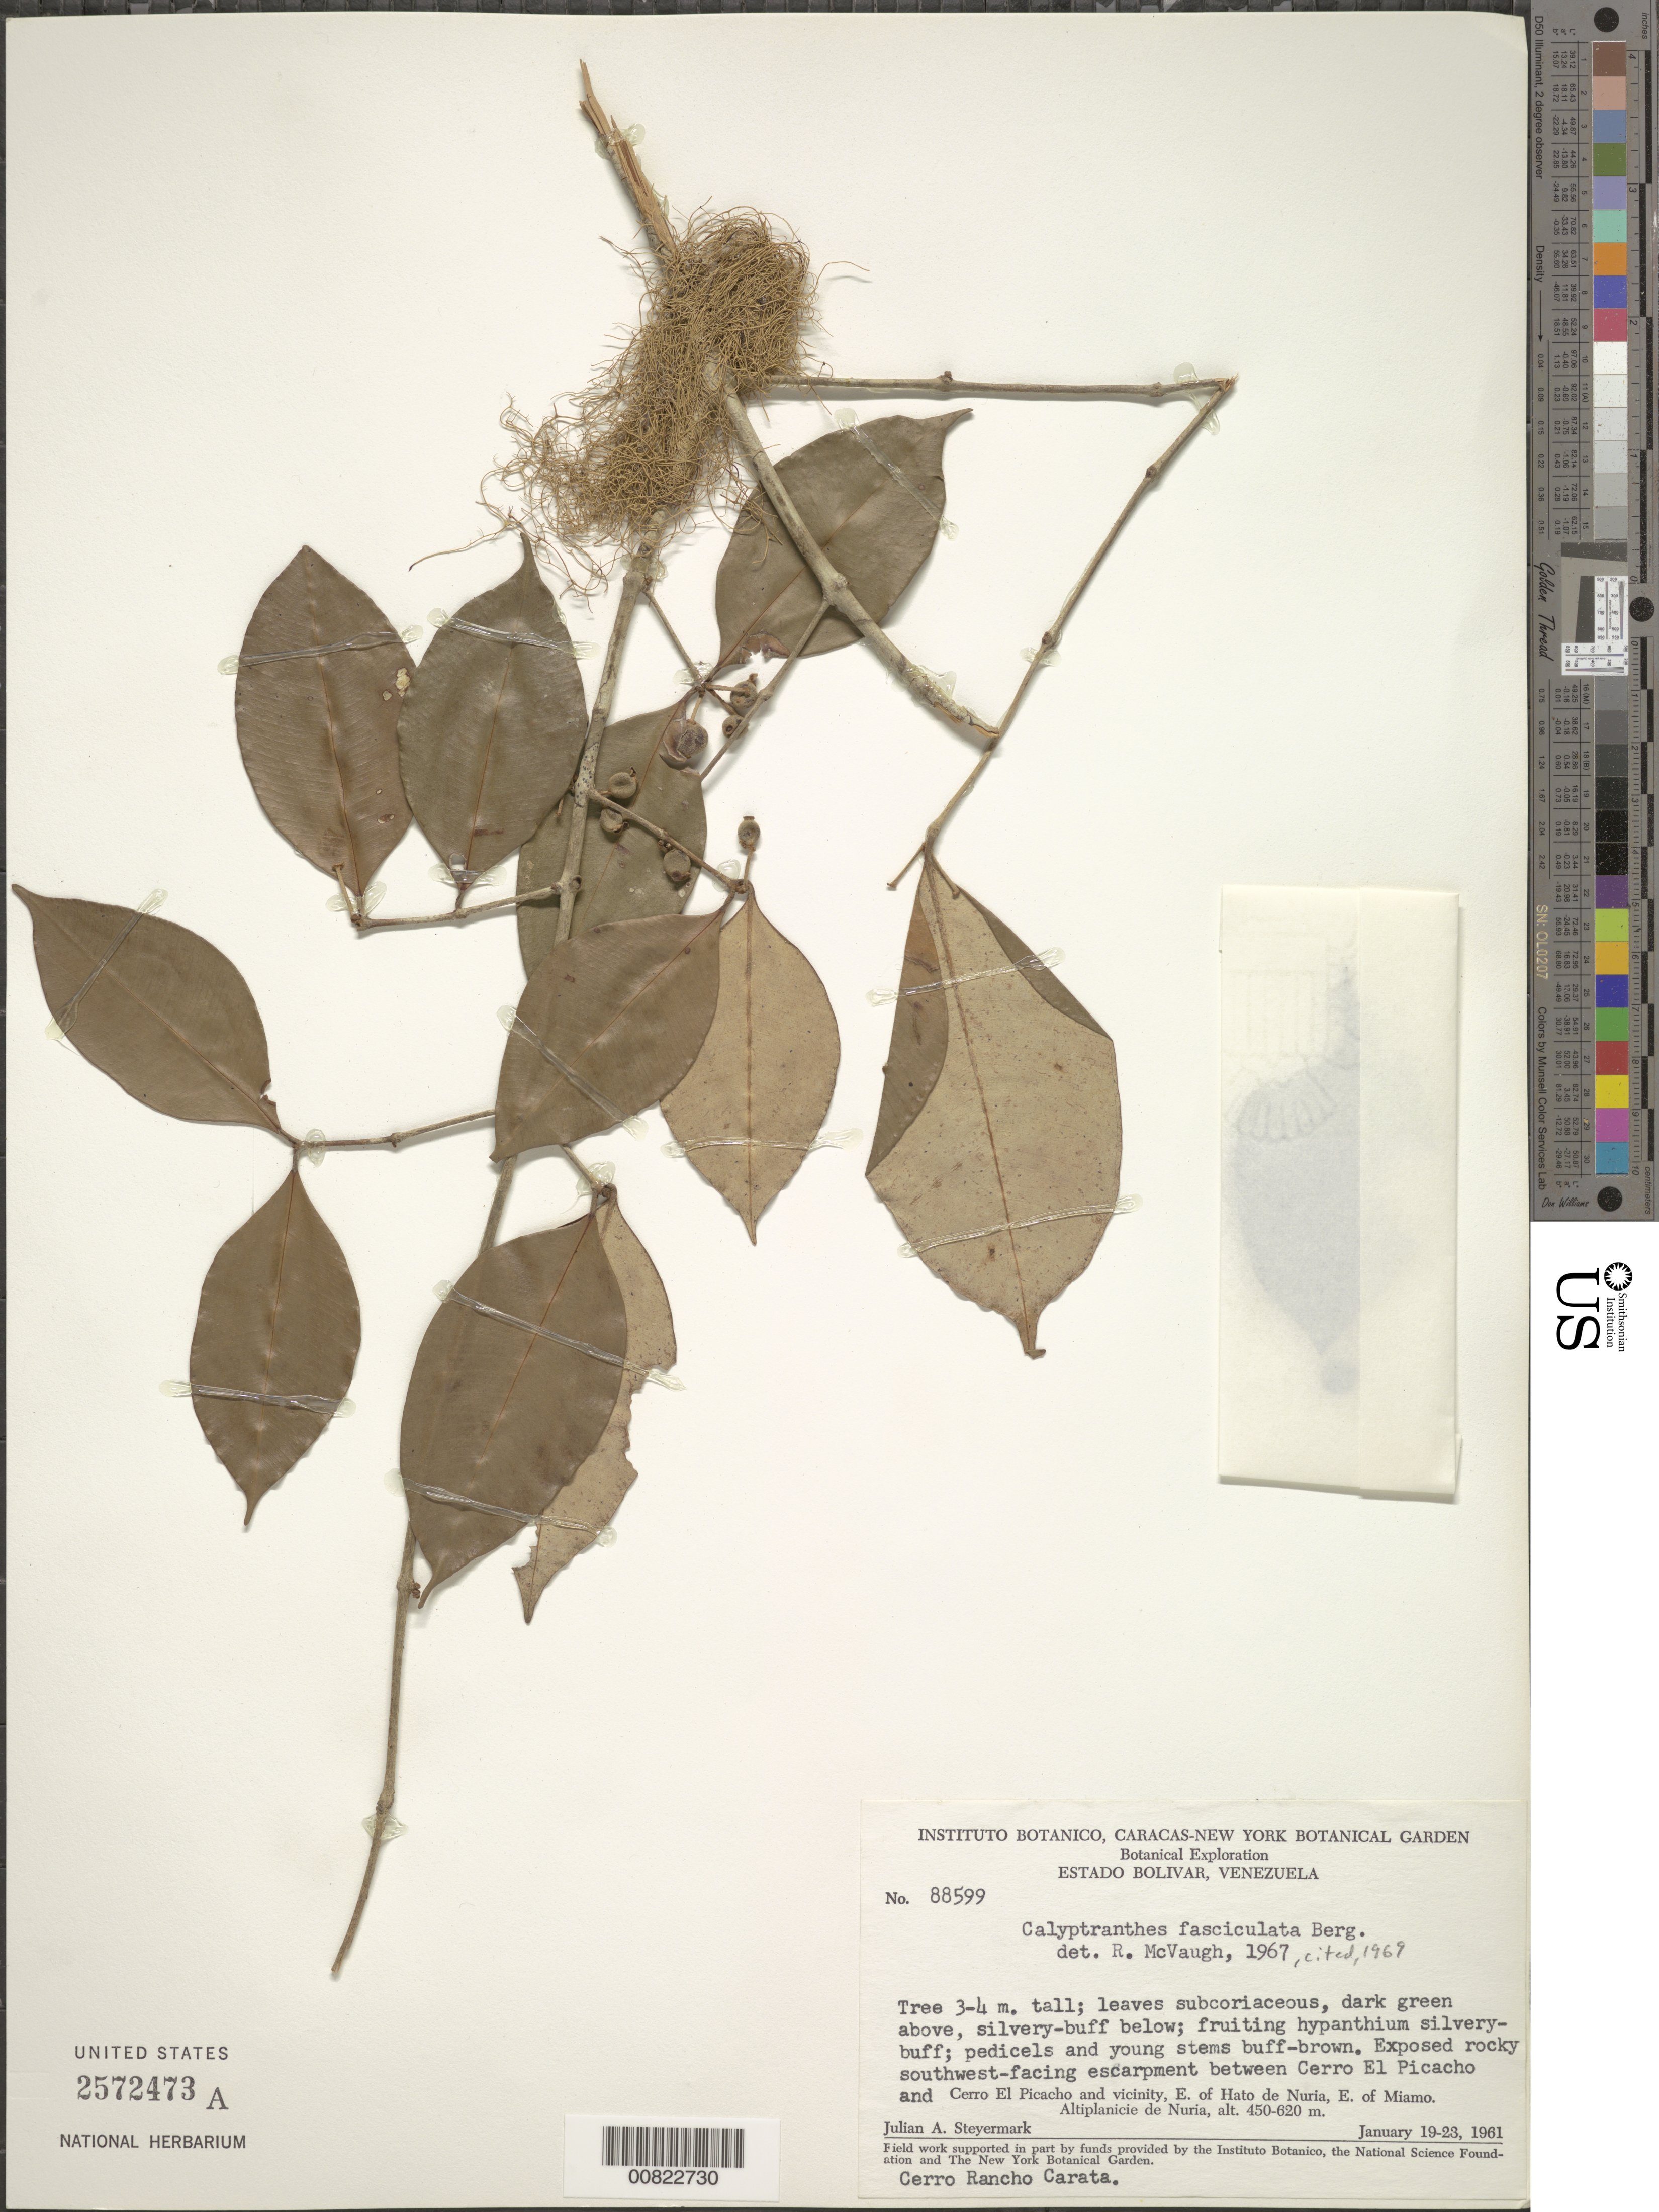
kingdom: Plantae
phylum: Tracheophyta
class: Magnoliopsida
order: Myrtales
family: Myrtaceae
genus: Myrcia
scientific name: Myrcia fasciculata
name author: (O. Berg) K. Campbell & K. Samra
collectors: J. Steyermark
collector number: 88599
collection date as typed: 19-Jan-61 to 23-Jan-61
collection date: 1961-01-19/1961-01-23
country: Venezuela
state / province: Bolívar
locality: Cerro El Picacho and vicinity, E of Hato de Nuria, E of Miamo, Altiplanicie de Nuria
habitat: Exposed rocky SW-facing escarpment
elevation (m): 450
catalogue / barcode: US 2572473A